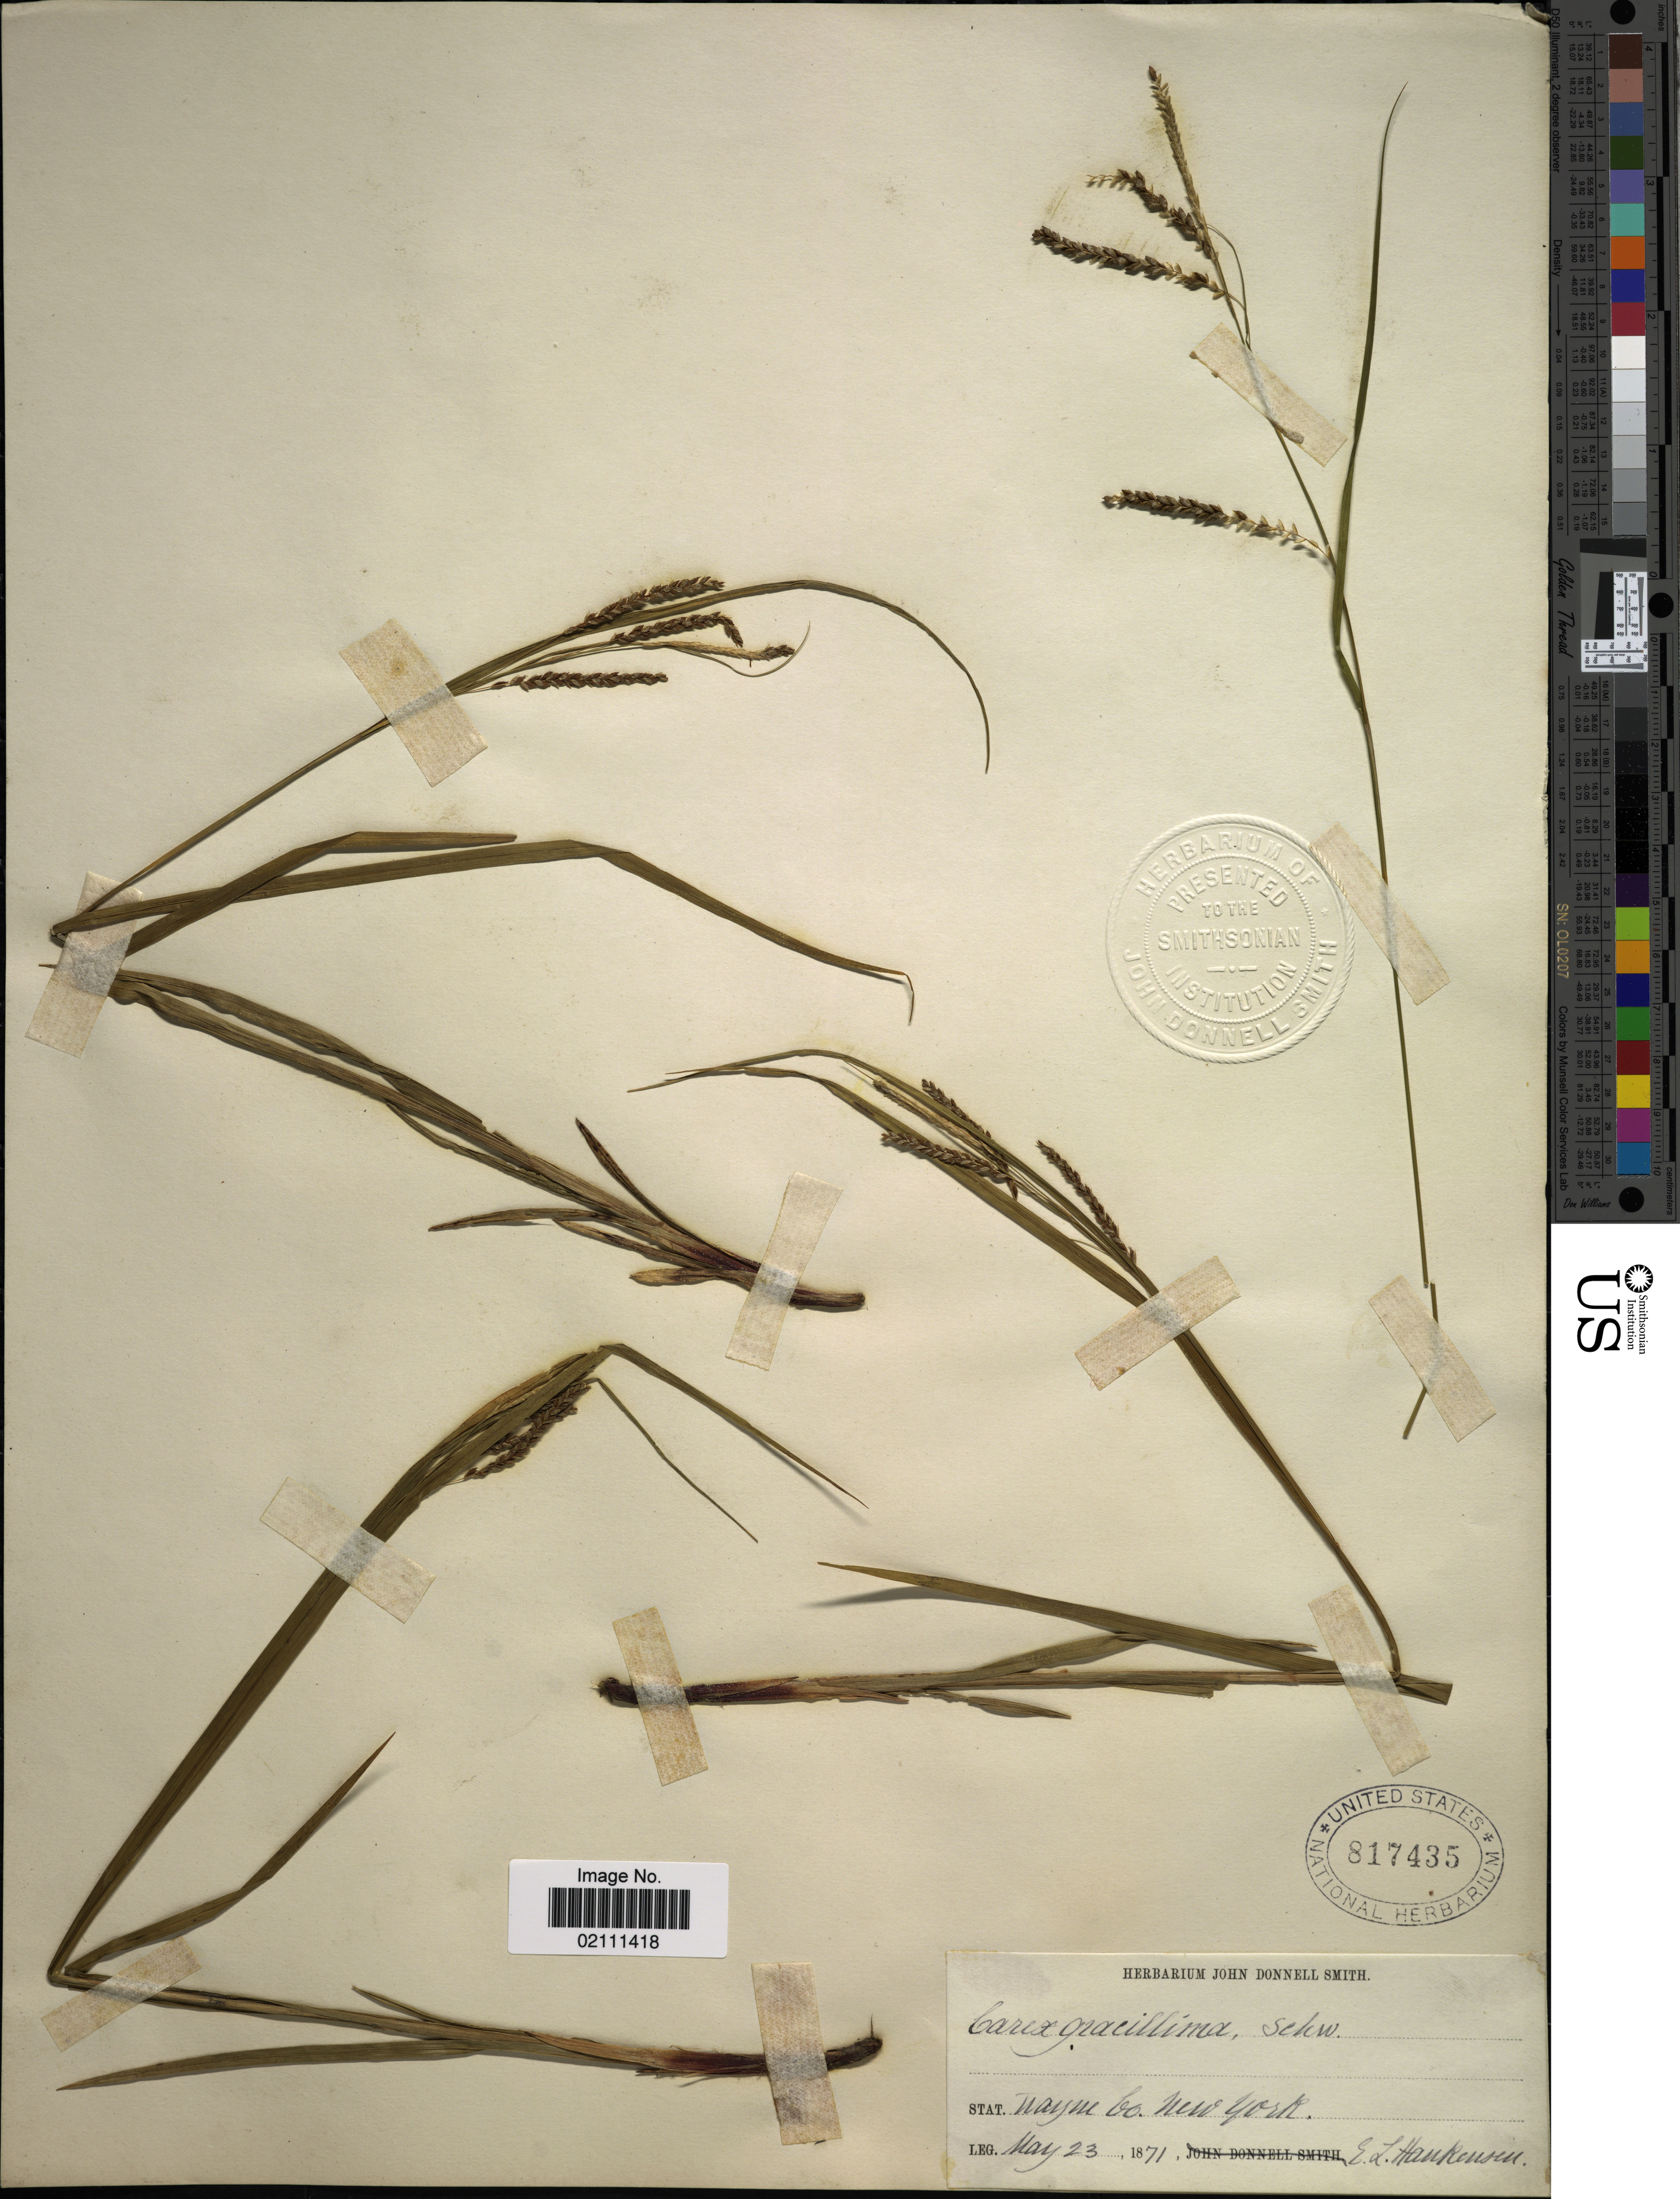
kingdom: Plantae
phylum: Tracheophyta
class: Liliopsida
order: Poales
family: Cyperaceae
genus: Carex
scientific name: Carex gracillima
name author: Schwein.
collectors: E. Hankenson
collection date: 1871-05-23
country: United States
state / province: New York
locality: Wayne Co.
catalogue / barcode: US 817435